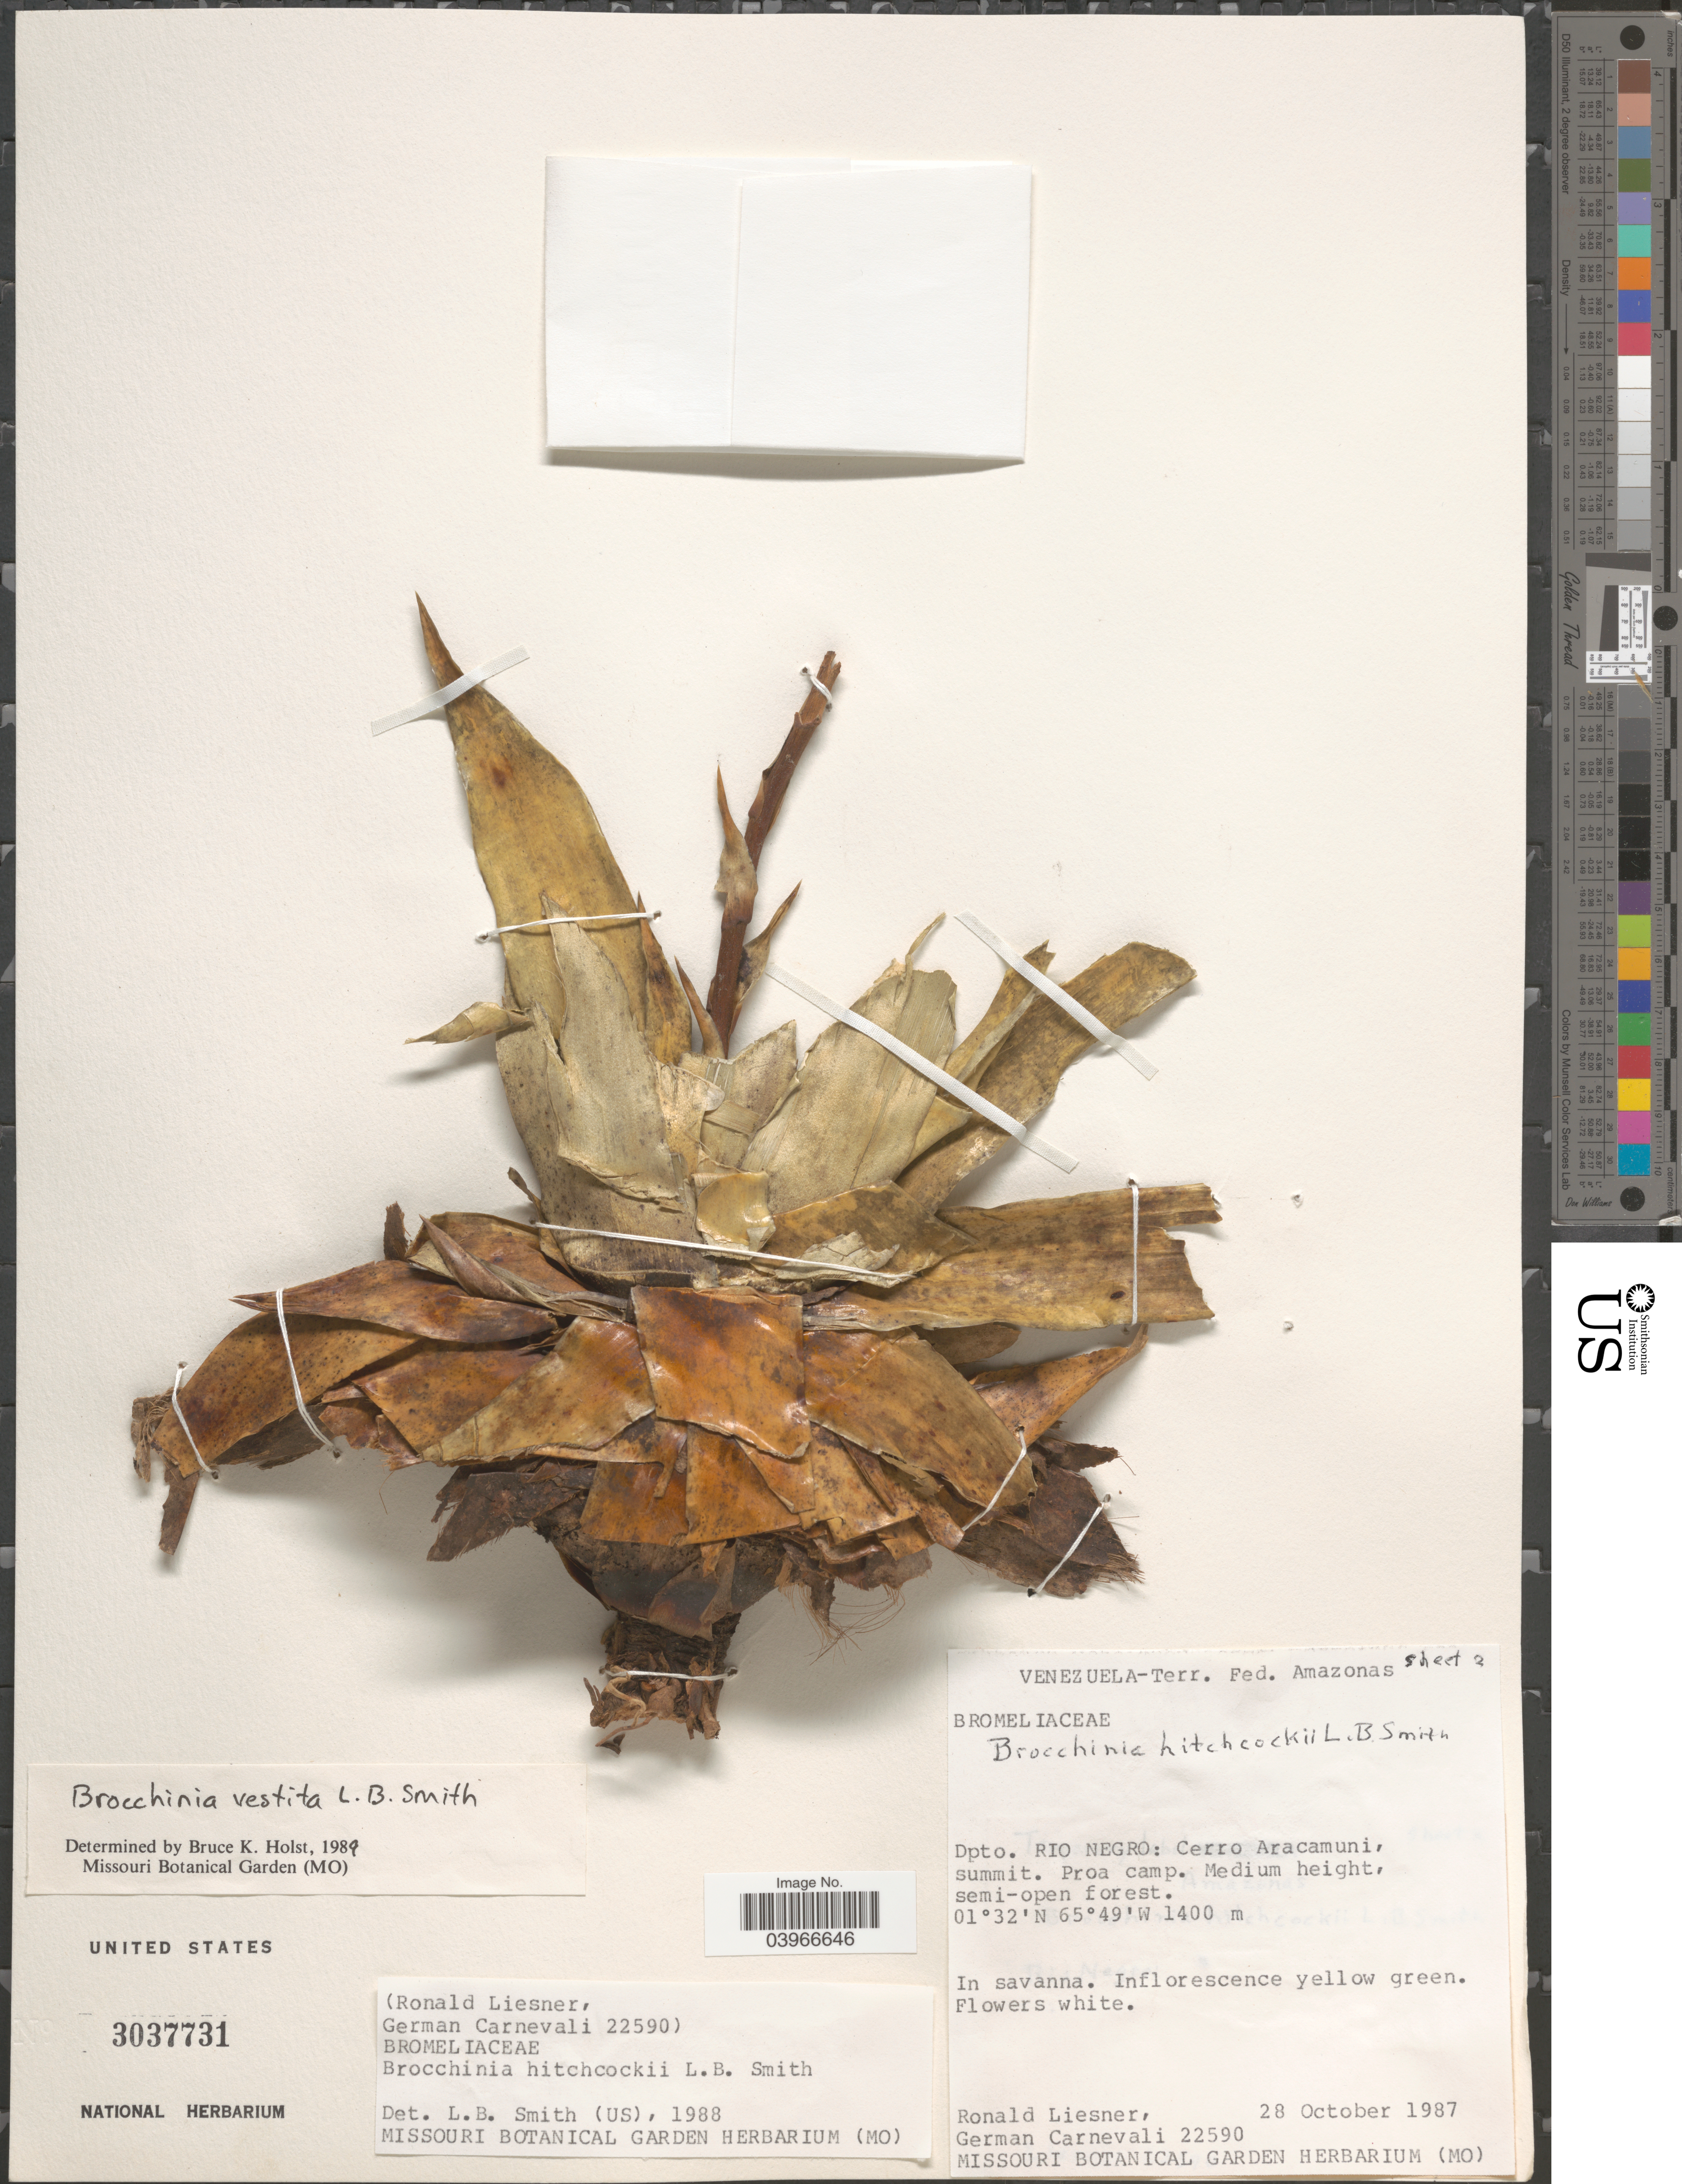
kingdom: Plantae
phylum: Tracheophyta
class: Liliopsida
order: Poales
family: Bromeliaceae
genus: Brocchinia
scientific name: Brocchinia vestita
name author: L.B. Sm.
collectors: R. L. Liesner & G. Carnevali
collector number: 22590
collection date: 1987-10-28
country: Venezuela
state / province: Amazonas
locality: Terr. Fed. Amazonas. Dpto. Rio Negro: Cerro Aracamuni, summit. Proa camp.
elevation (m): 1400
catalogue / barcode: US 3037731